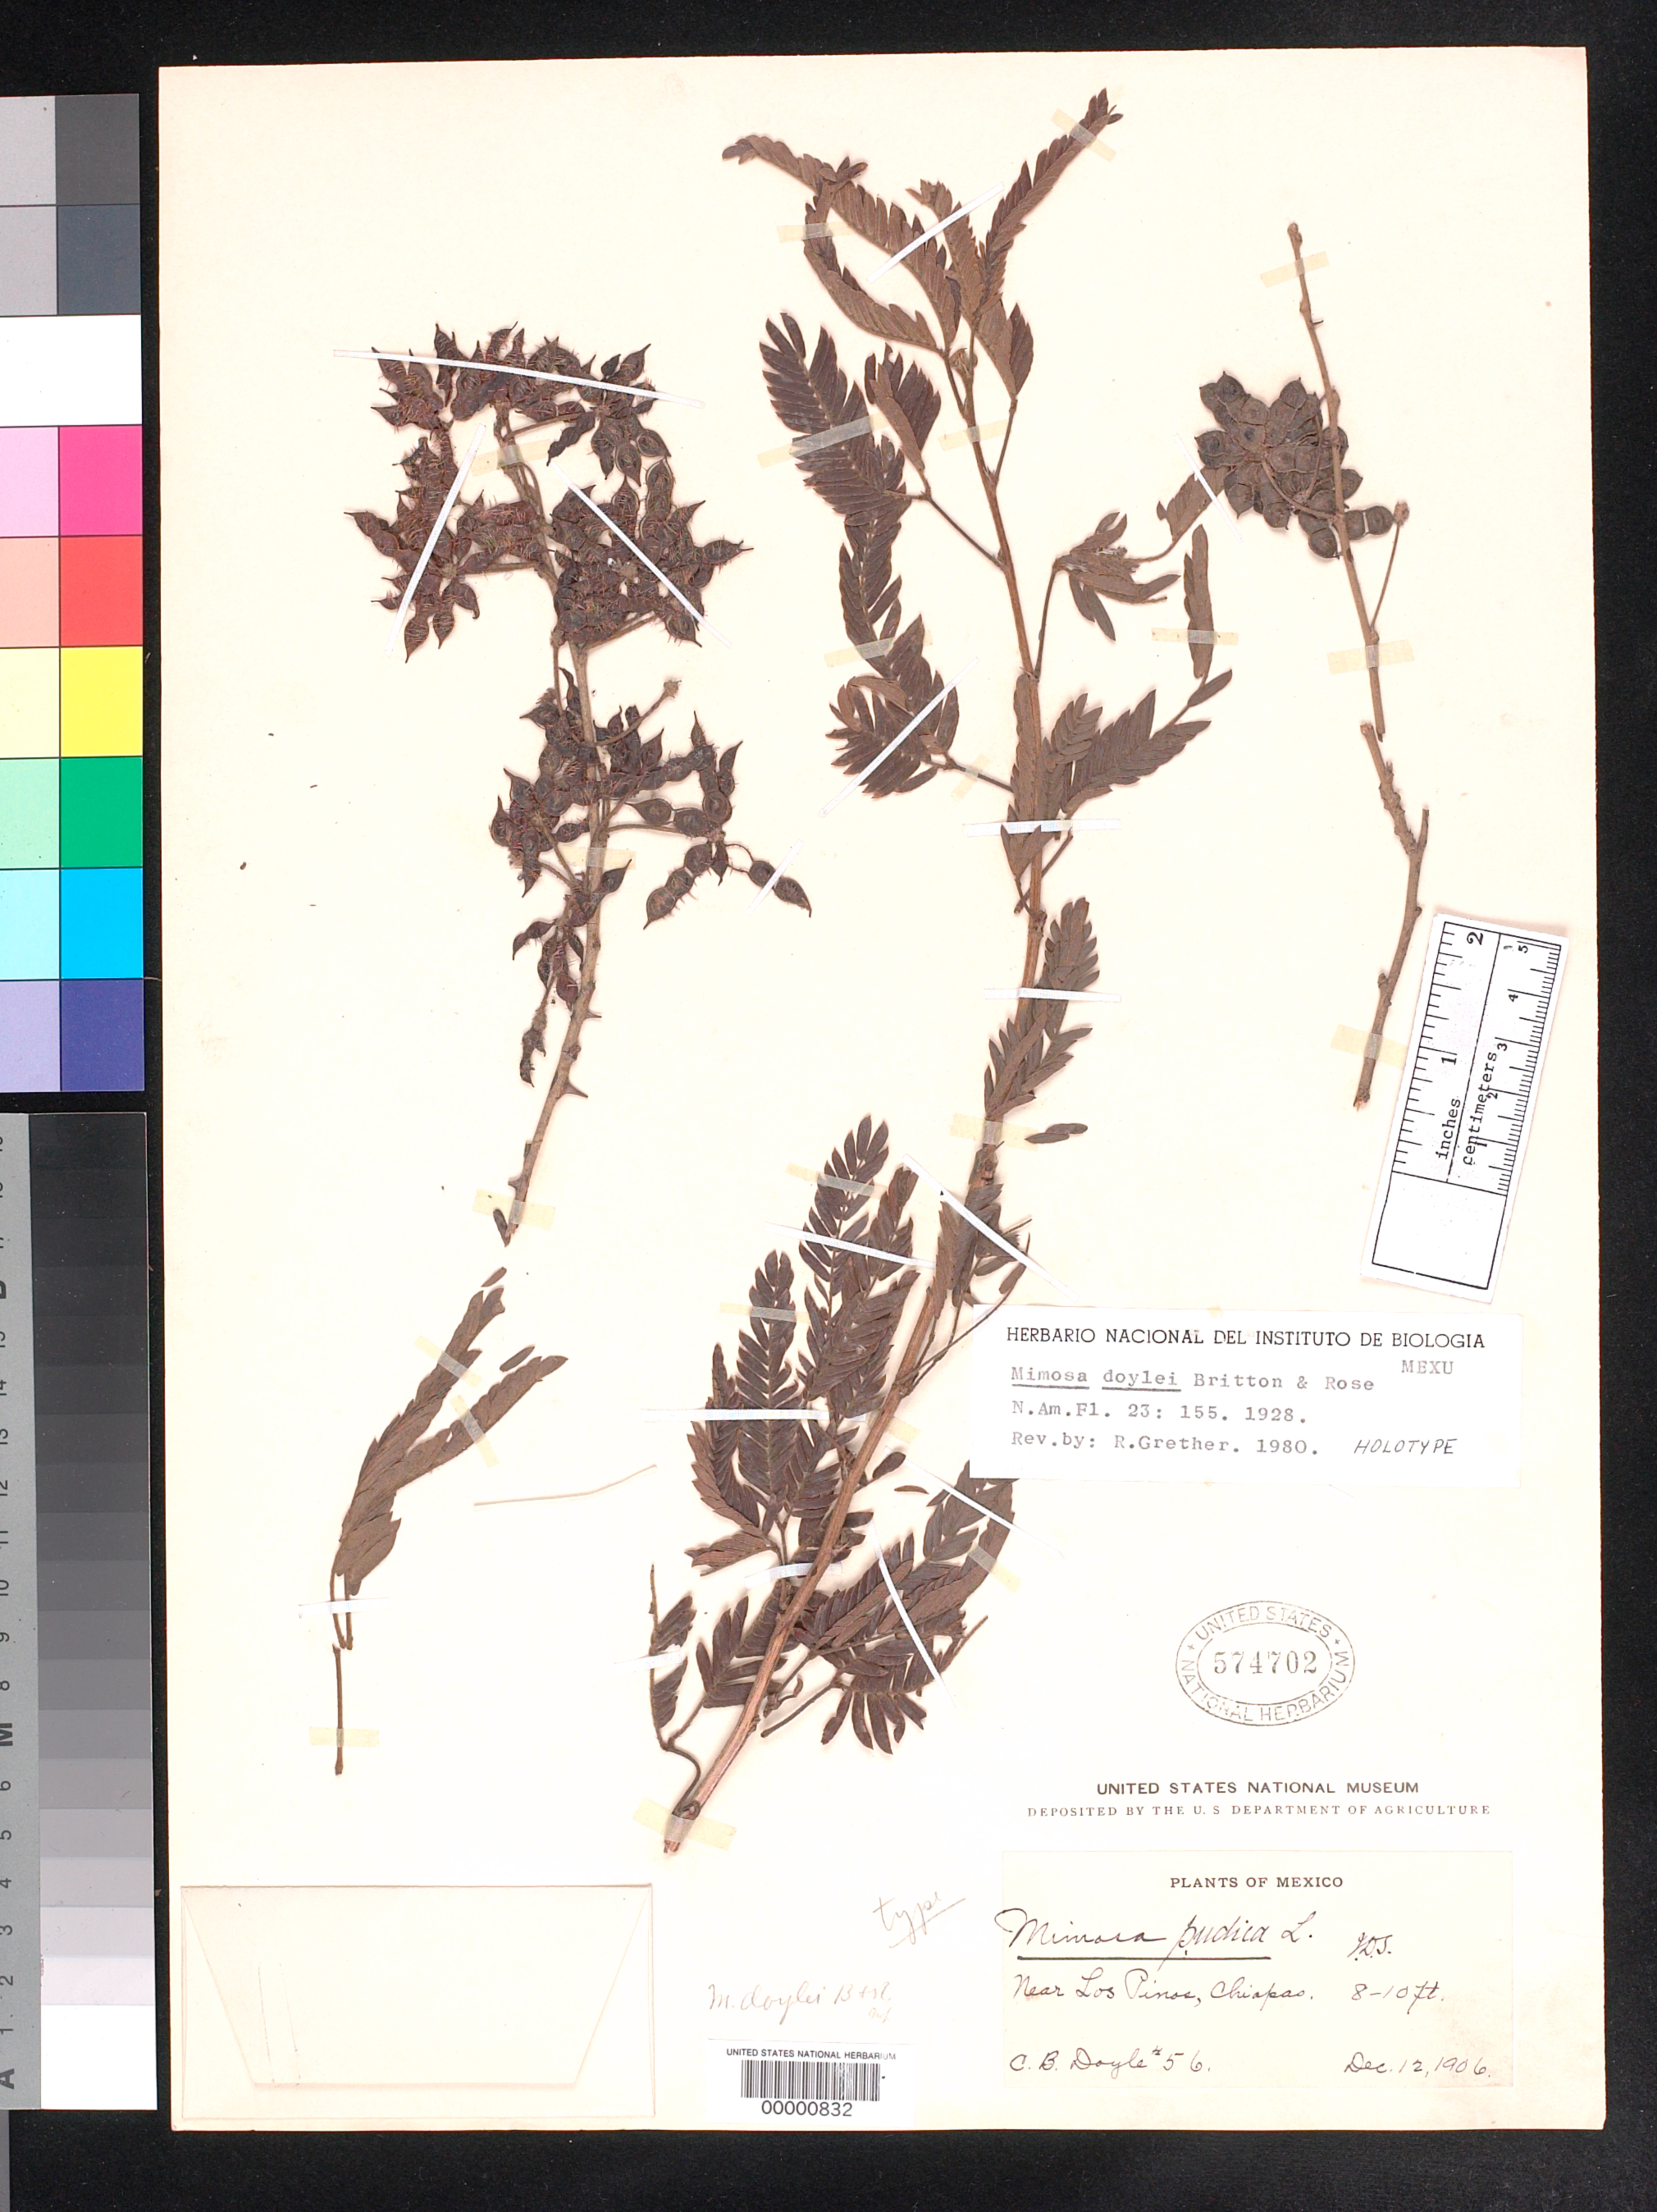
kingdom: Plantae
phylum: Tracheophyta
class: Magnoliopsida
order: Fabales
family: Fabaceae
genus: Mimosa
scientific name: Mimosa doylei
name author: Britton & Rose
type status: Type Collection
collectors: C. Doyle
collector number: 56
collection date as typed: Dec 1906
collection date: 1906-12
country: Mexico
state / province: Chiapas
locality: Near Los Pinos.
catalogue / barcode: US 574702